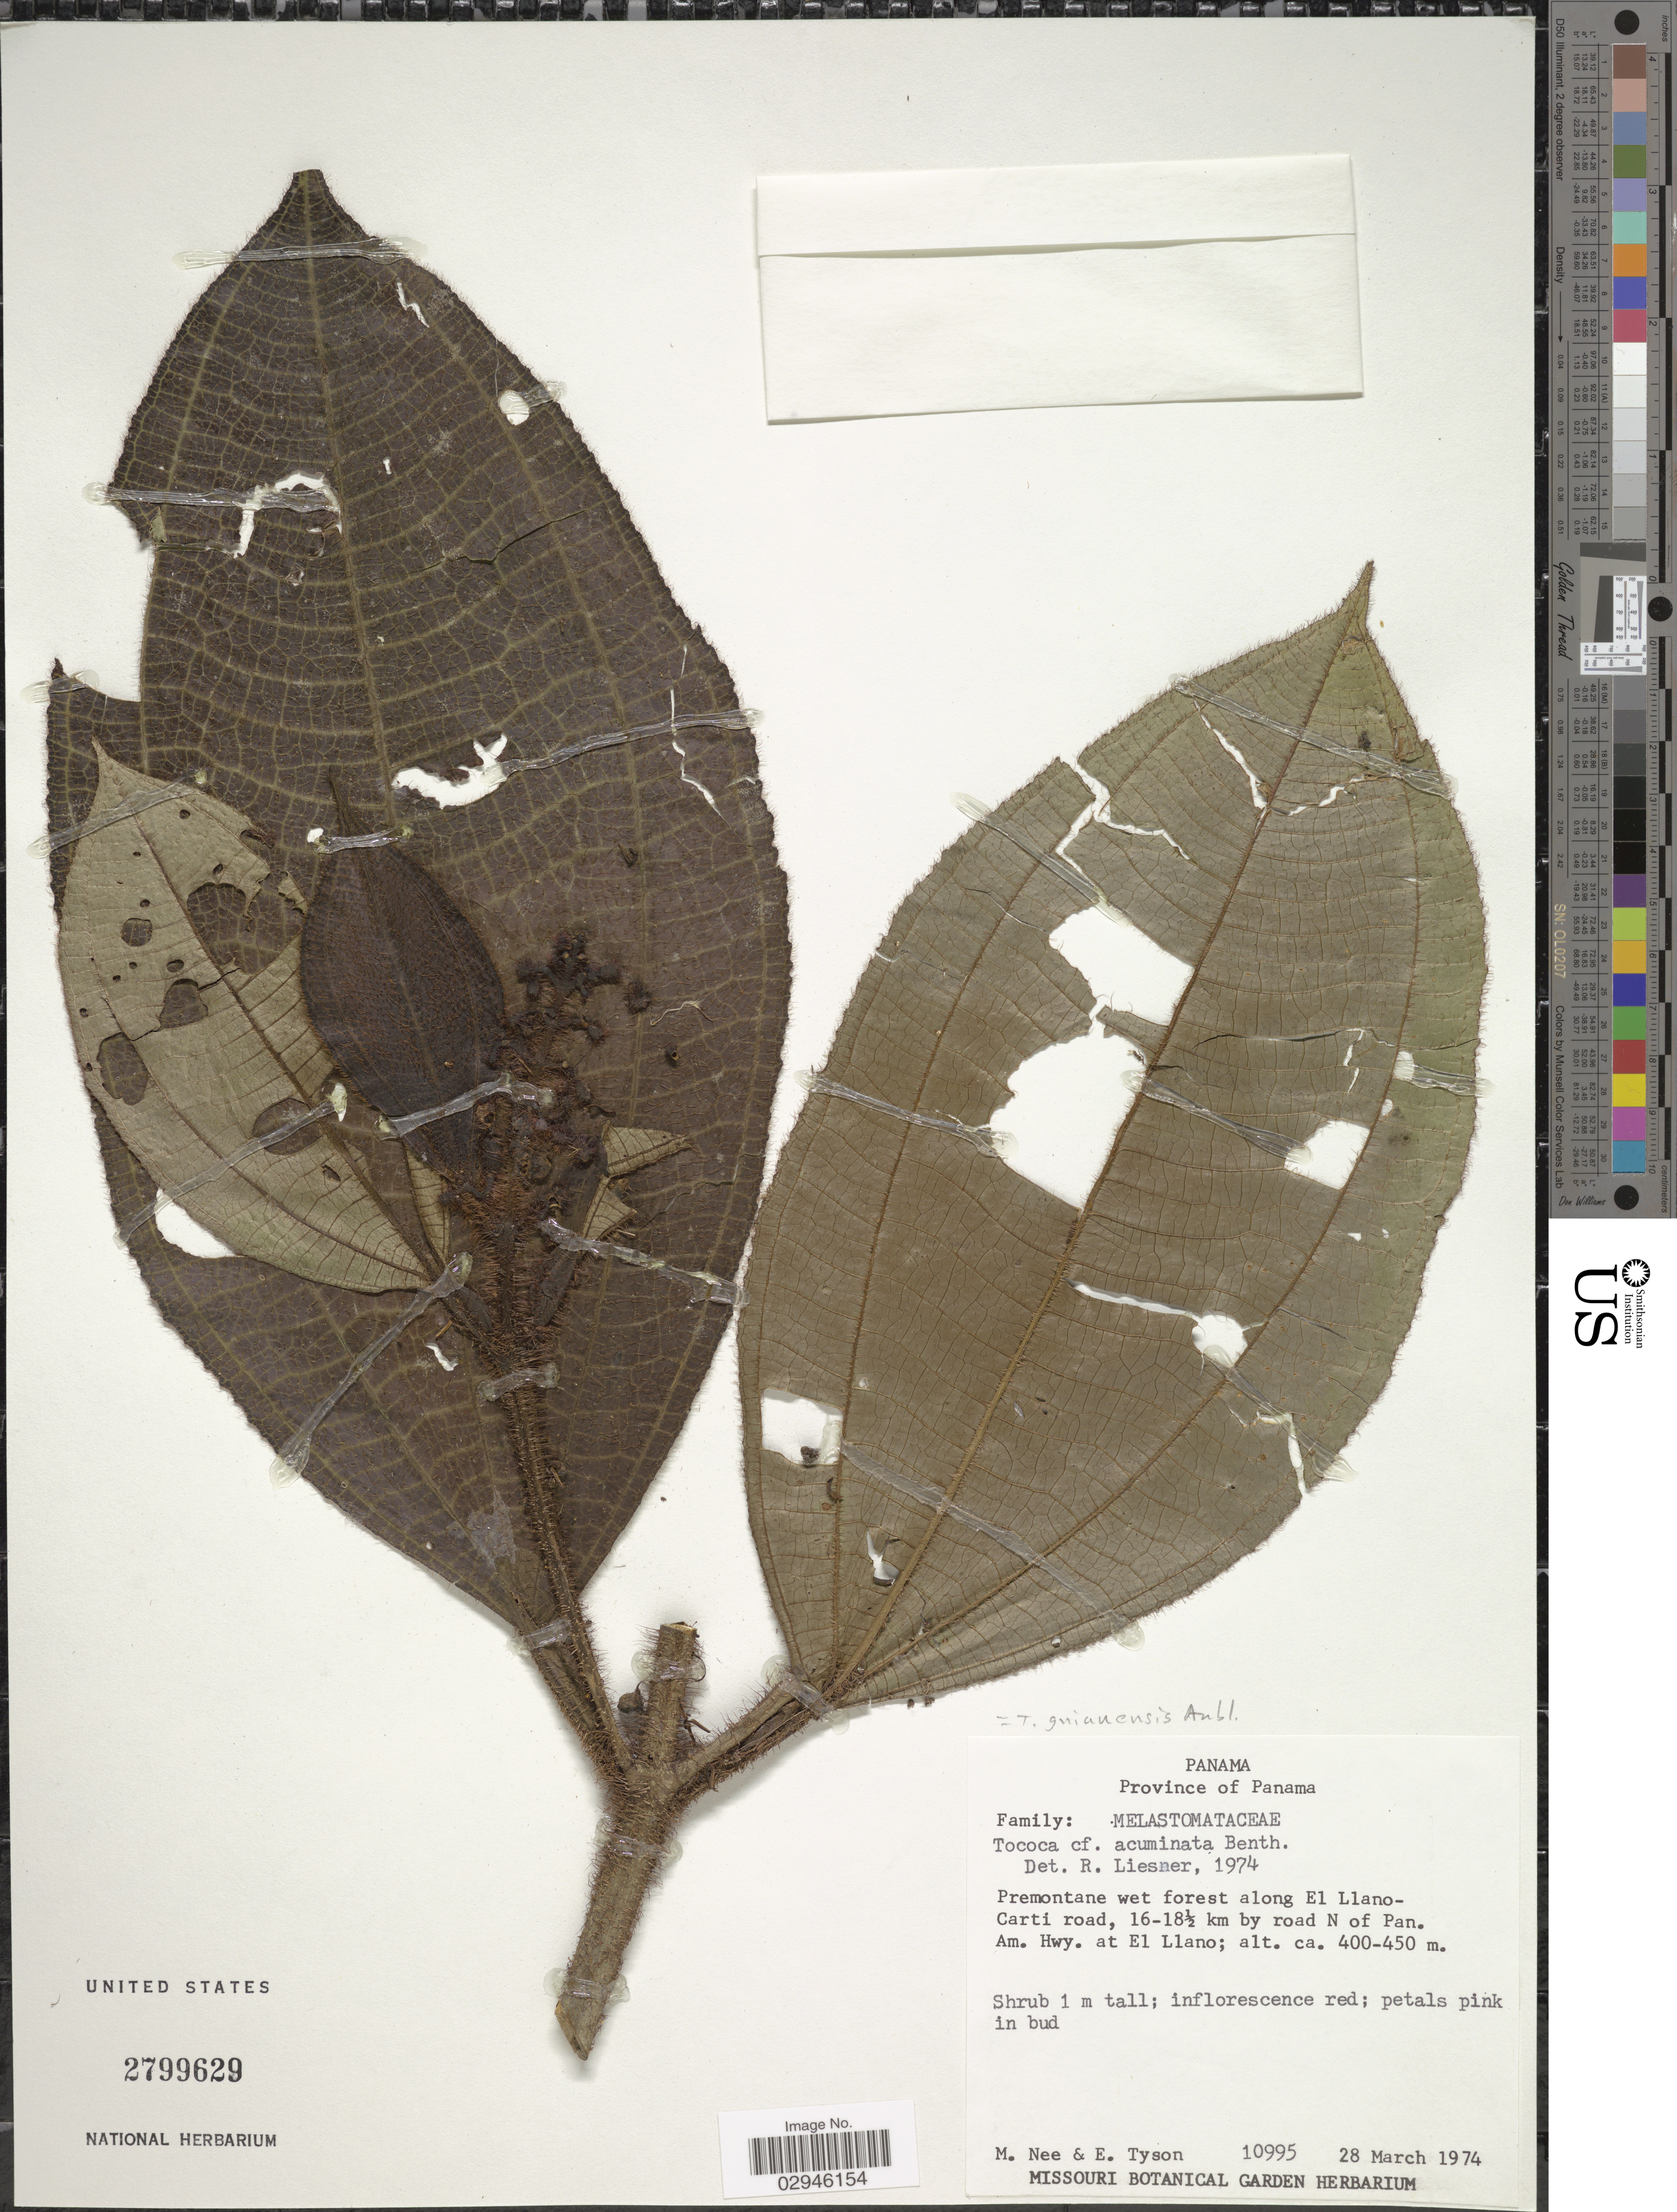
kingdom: Plantae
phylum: Tracheophyta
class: Magnoliopsida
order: Myrtales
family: Melastomataceae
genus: Tococa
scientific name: Tococa guianensis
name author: Aubl.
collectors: M. Nee & E. Tyson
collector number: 10995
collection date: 1974-03-28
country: Panama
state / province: Panamá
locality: Premontane wet forest along El Llano-Carti road, 16-18½ km by road N of Pan. Am. Hwy. at El Llano.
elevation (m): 400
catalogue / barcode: US 2799629